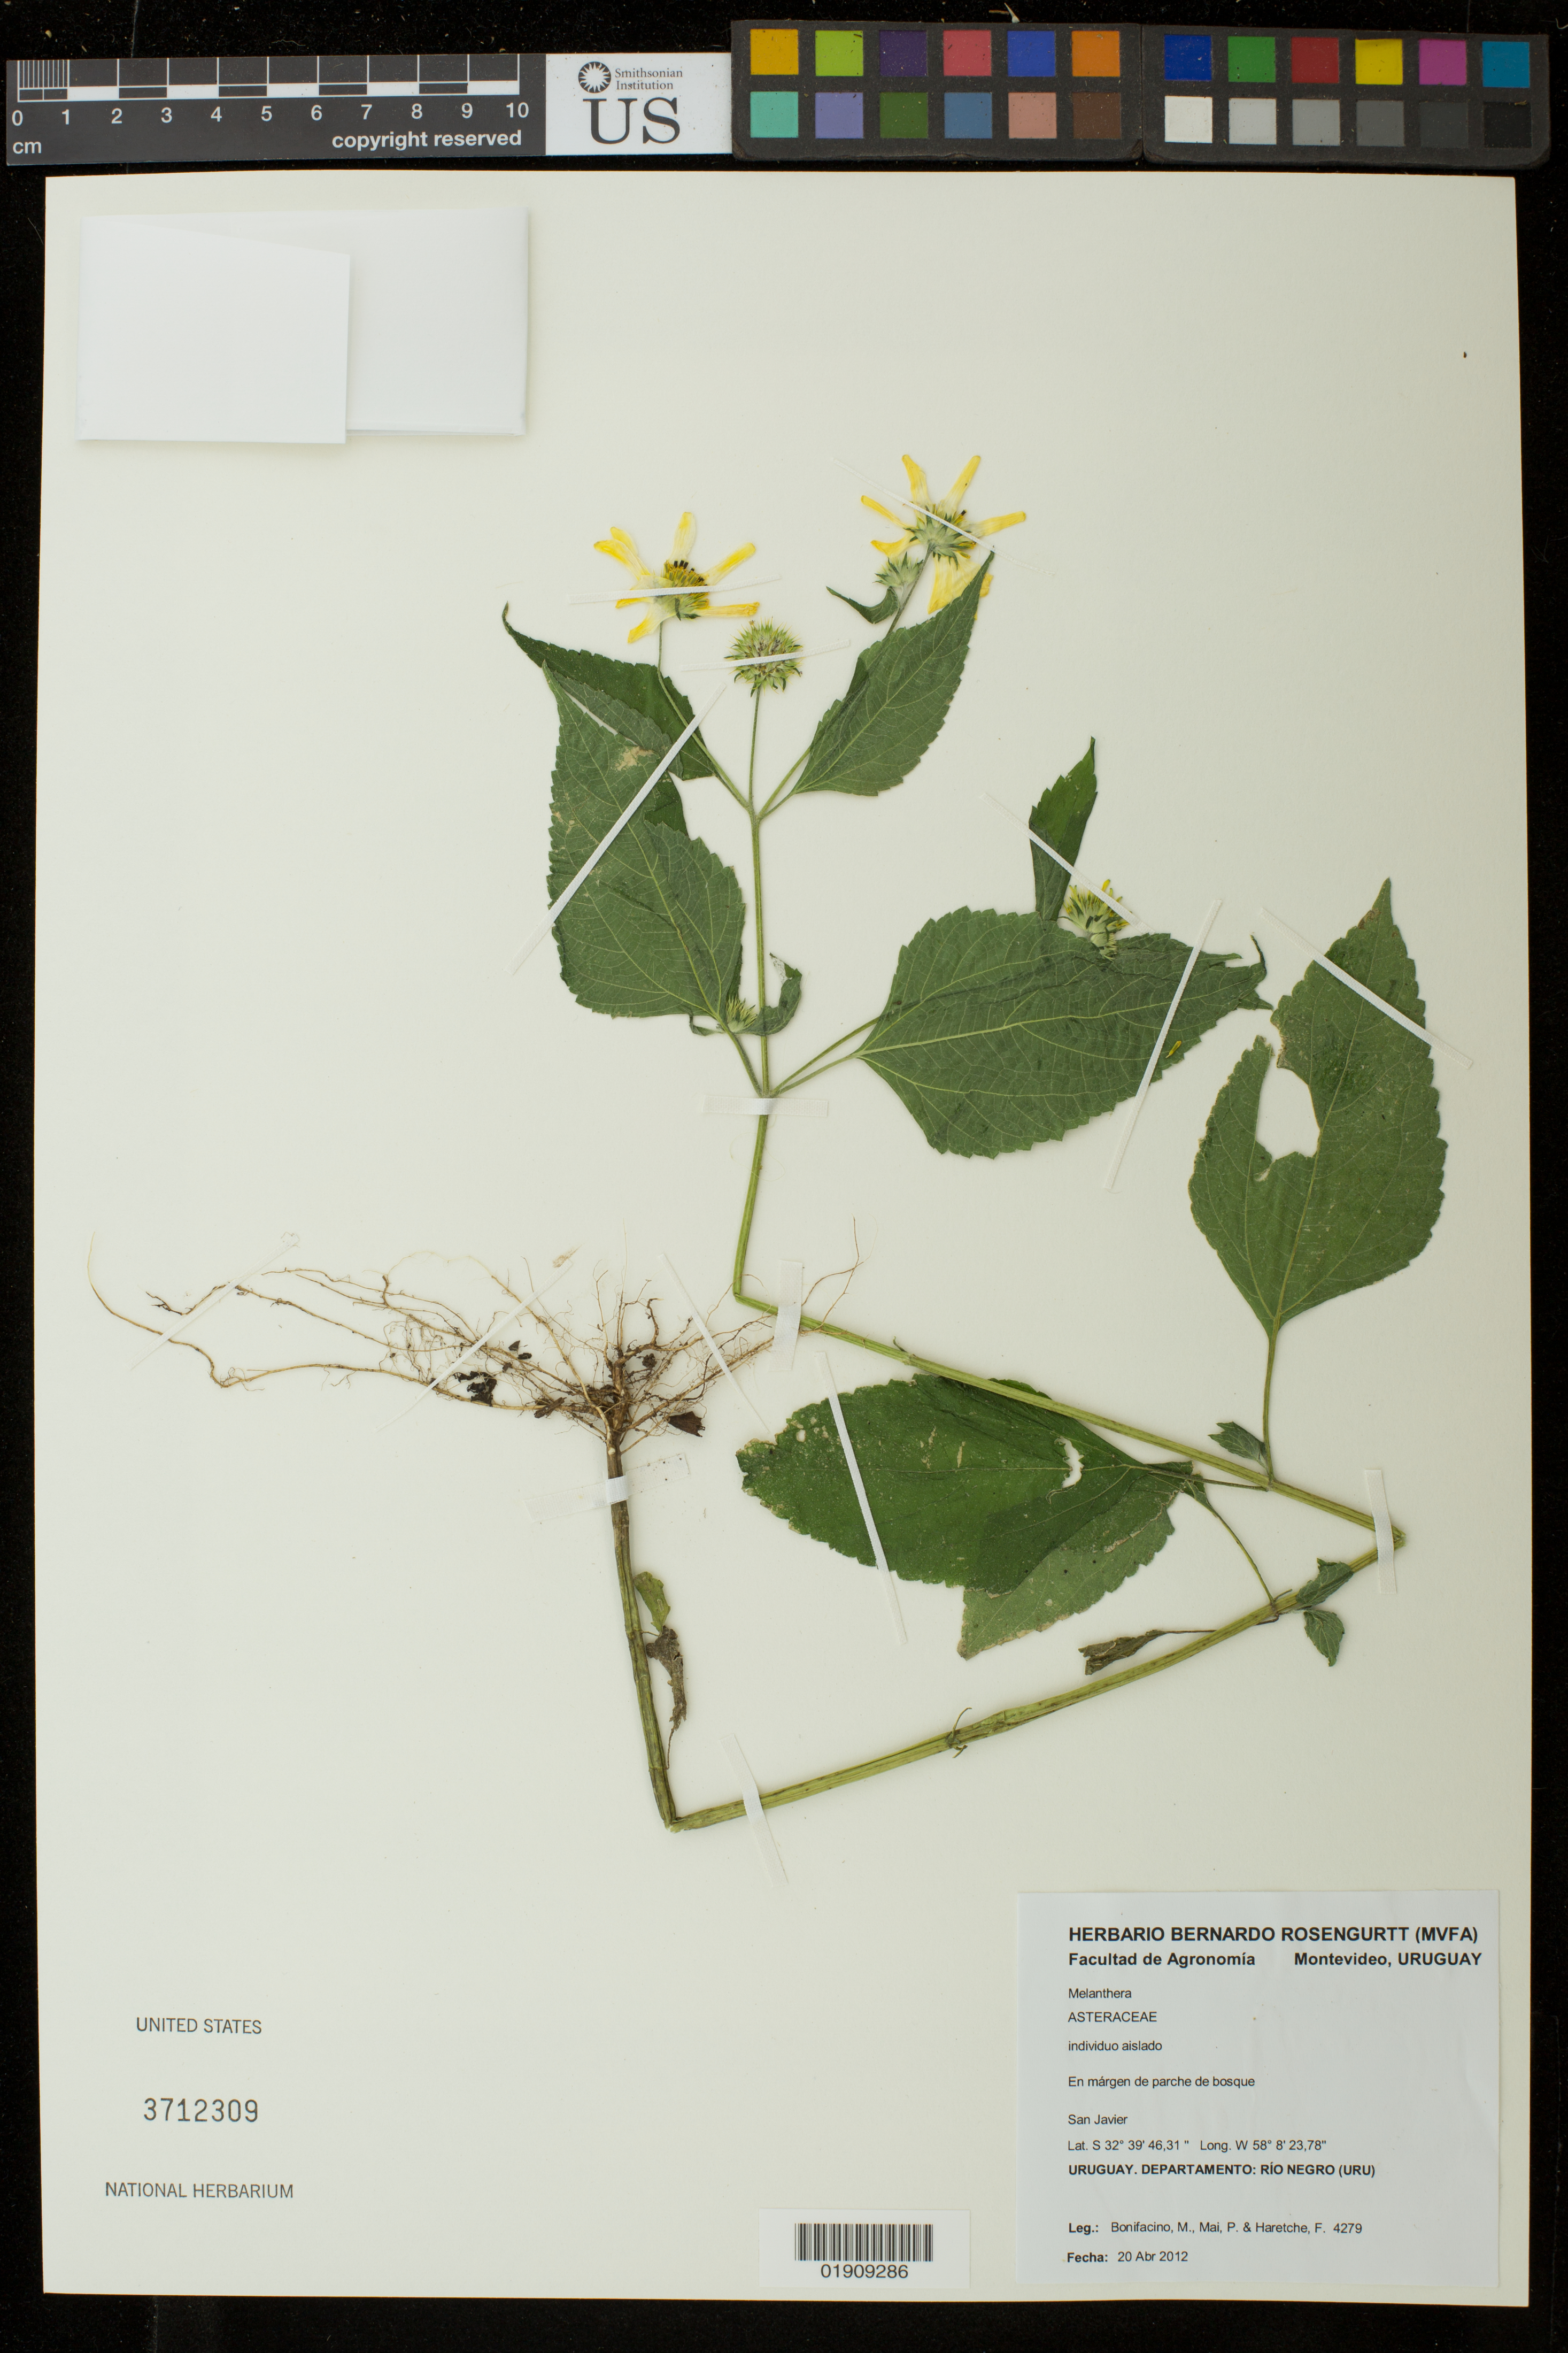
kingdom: Plantae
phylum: Tracheophyta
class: Magnoliopsida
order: Asterales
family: Asteraceae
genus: Melanthera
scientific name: Melanthera sp.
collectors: M. Bonifacino, P. Mai & F. Haretche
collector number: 4279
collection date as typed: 20 April 2012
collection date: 2012-04-20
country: Uruguay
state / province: Río Negro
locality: San Javier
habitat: En margen de parche de bosque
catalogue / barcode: US 3712309